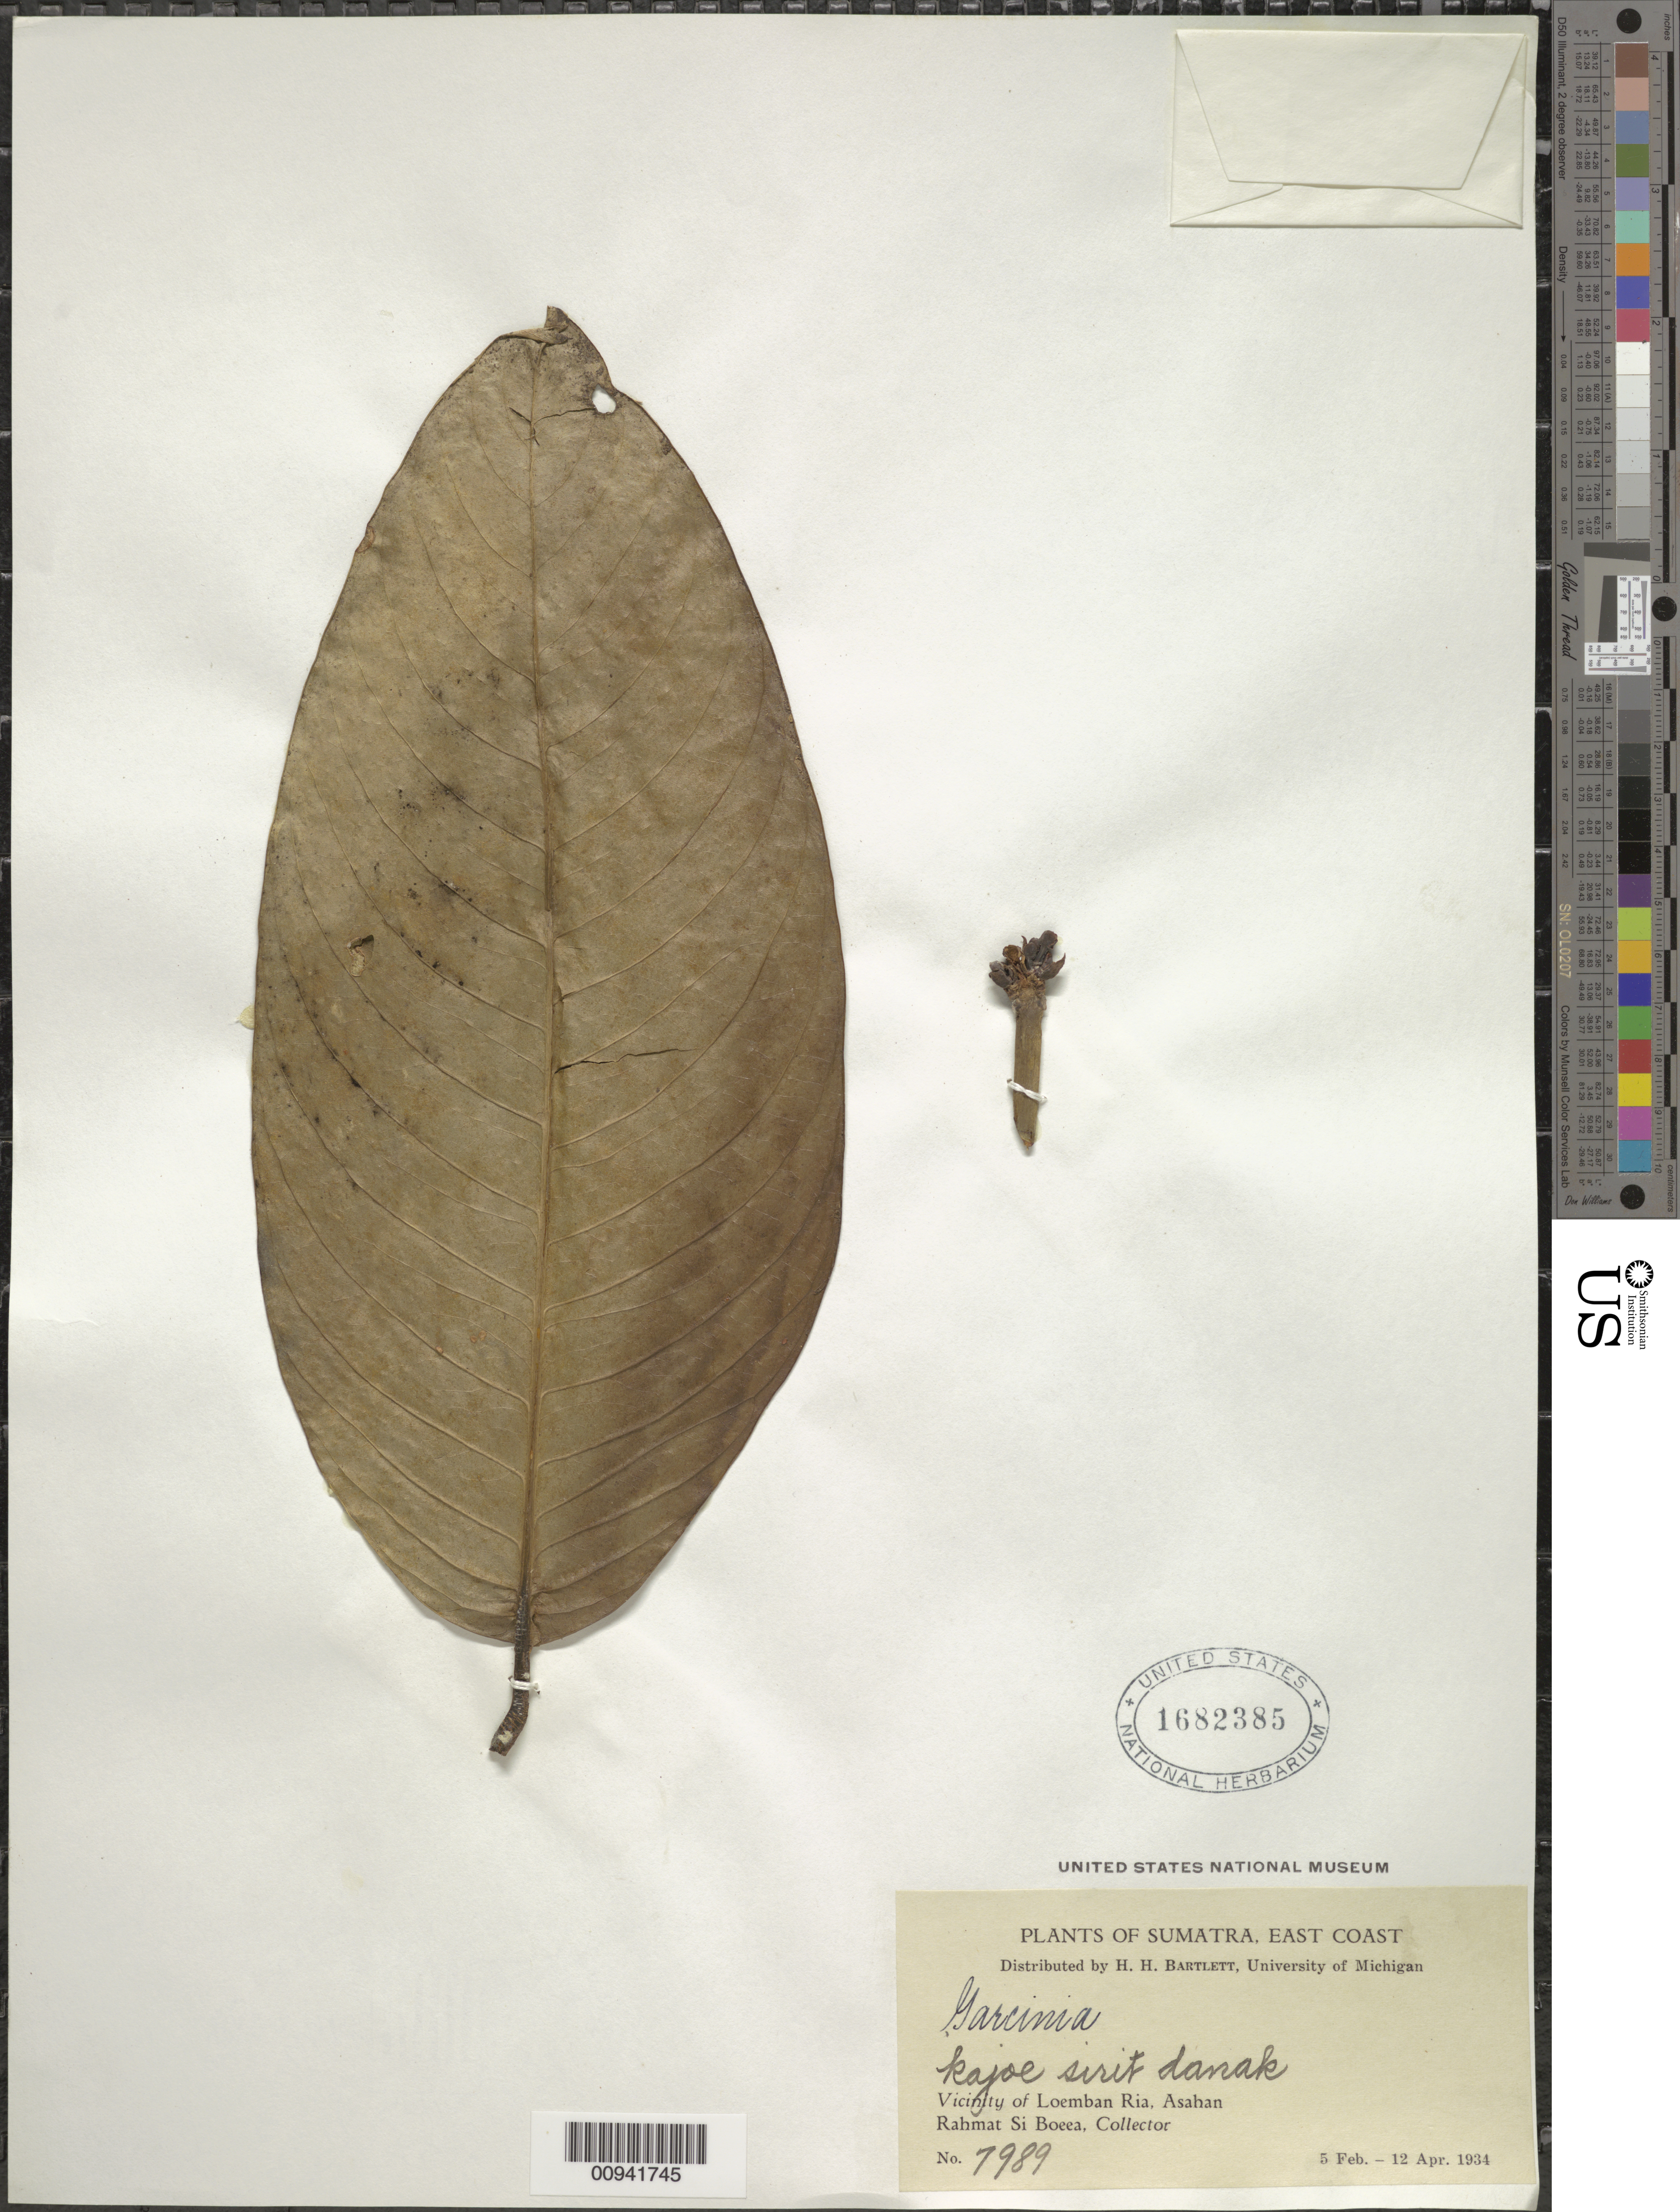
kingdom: Plantae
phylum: Tracheophyta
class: Magnoliopsida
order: Malpighiales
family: Clusiaceae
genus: Garcinia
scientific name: Garcinia sp.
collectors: Rahmat Si Boeea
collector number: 7989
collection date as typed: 05 Feb 1934 to 12 Apr 1934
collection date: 1934-02-05/1934-04-12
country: Indonesia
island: Sumatra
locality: East Coast; Vicinity of Loemban Ria, Asahan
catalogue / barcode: US 1682385